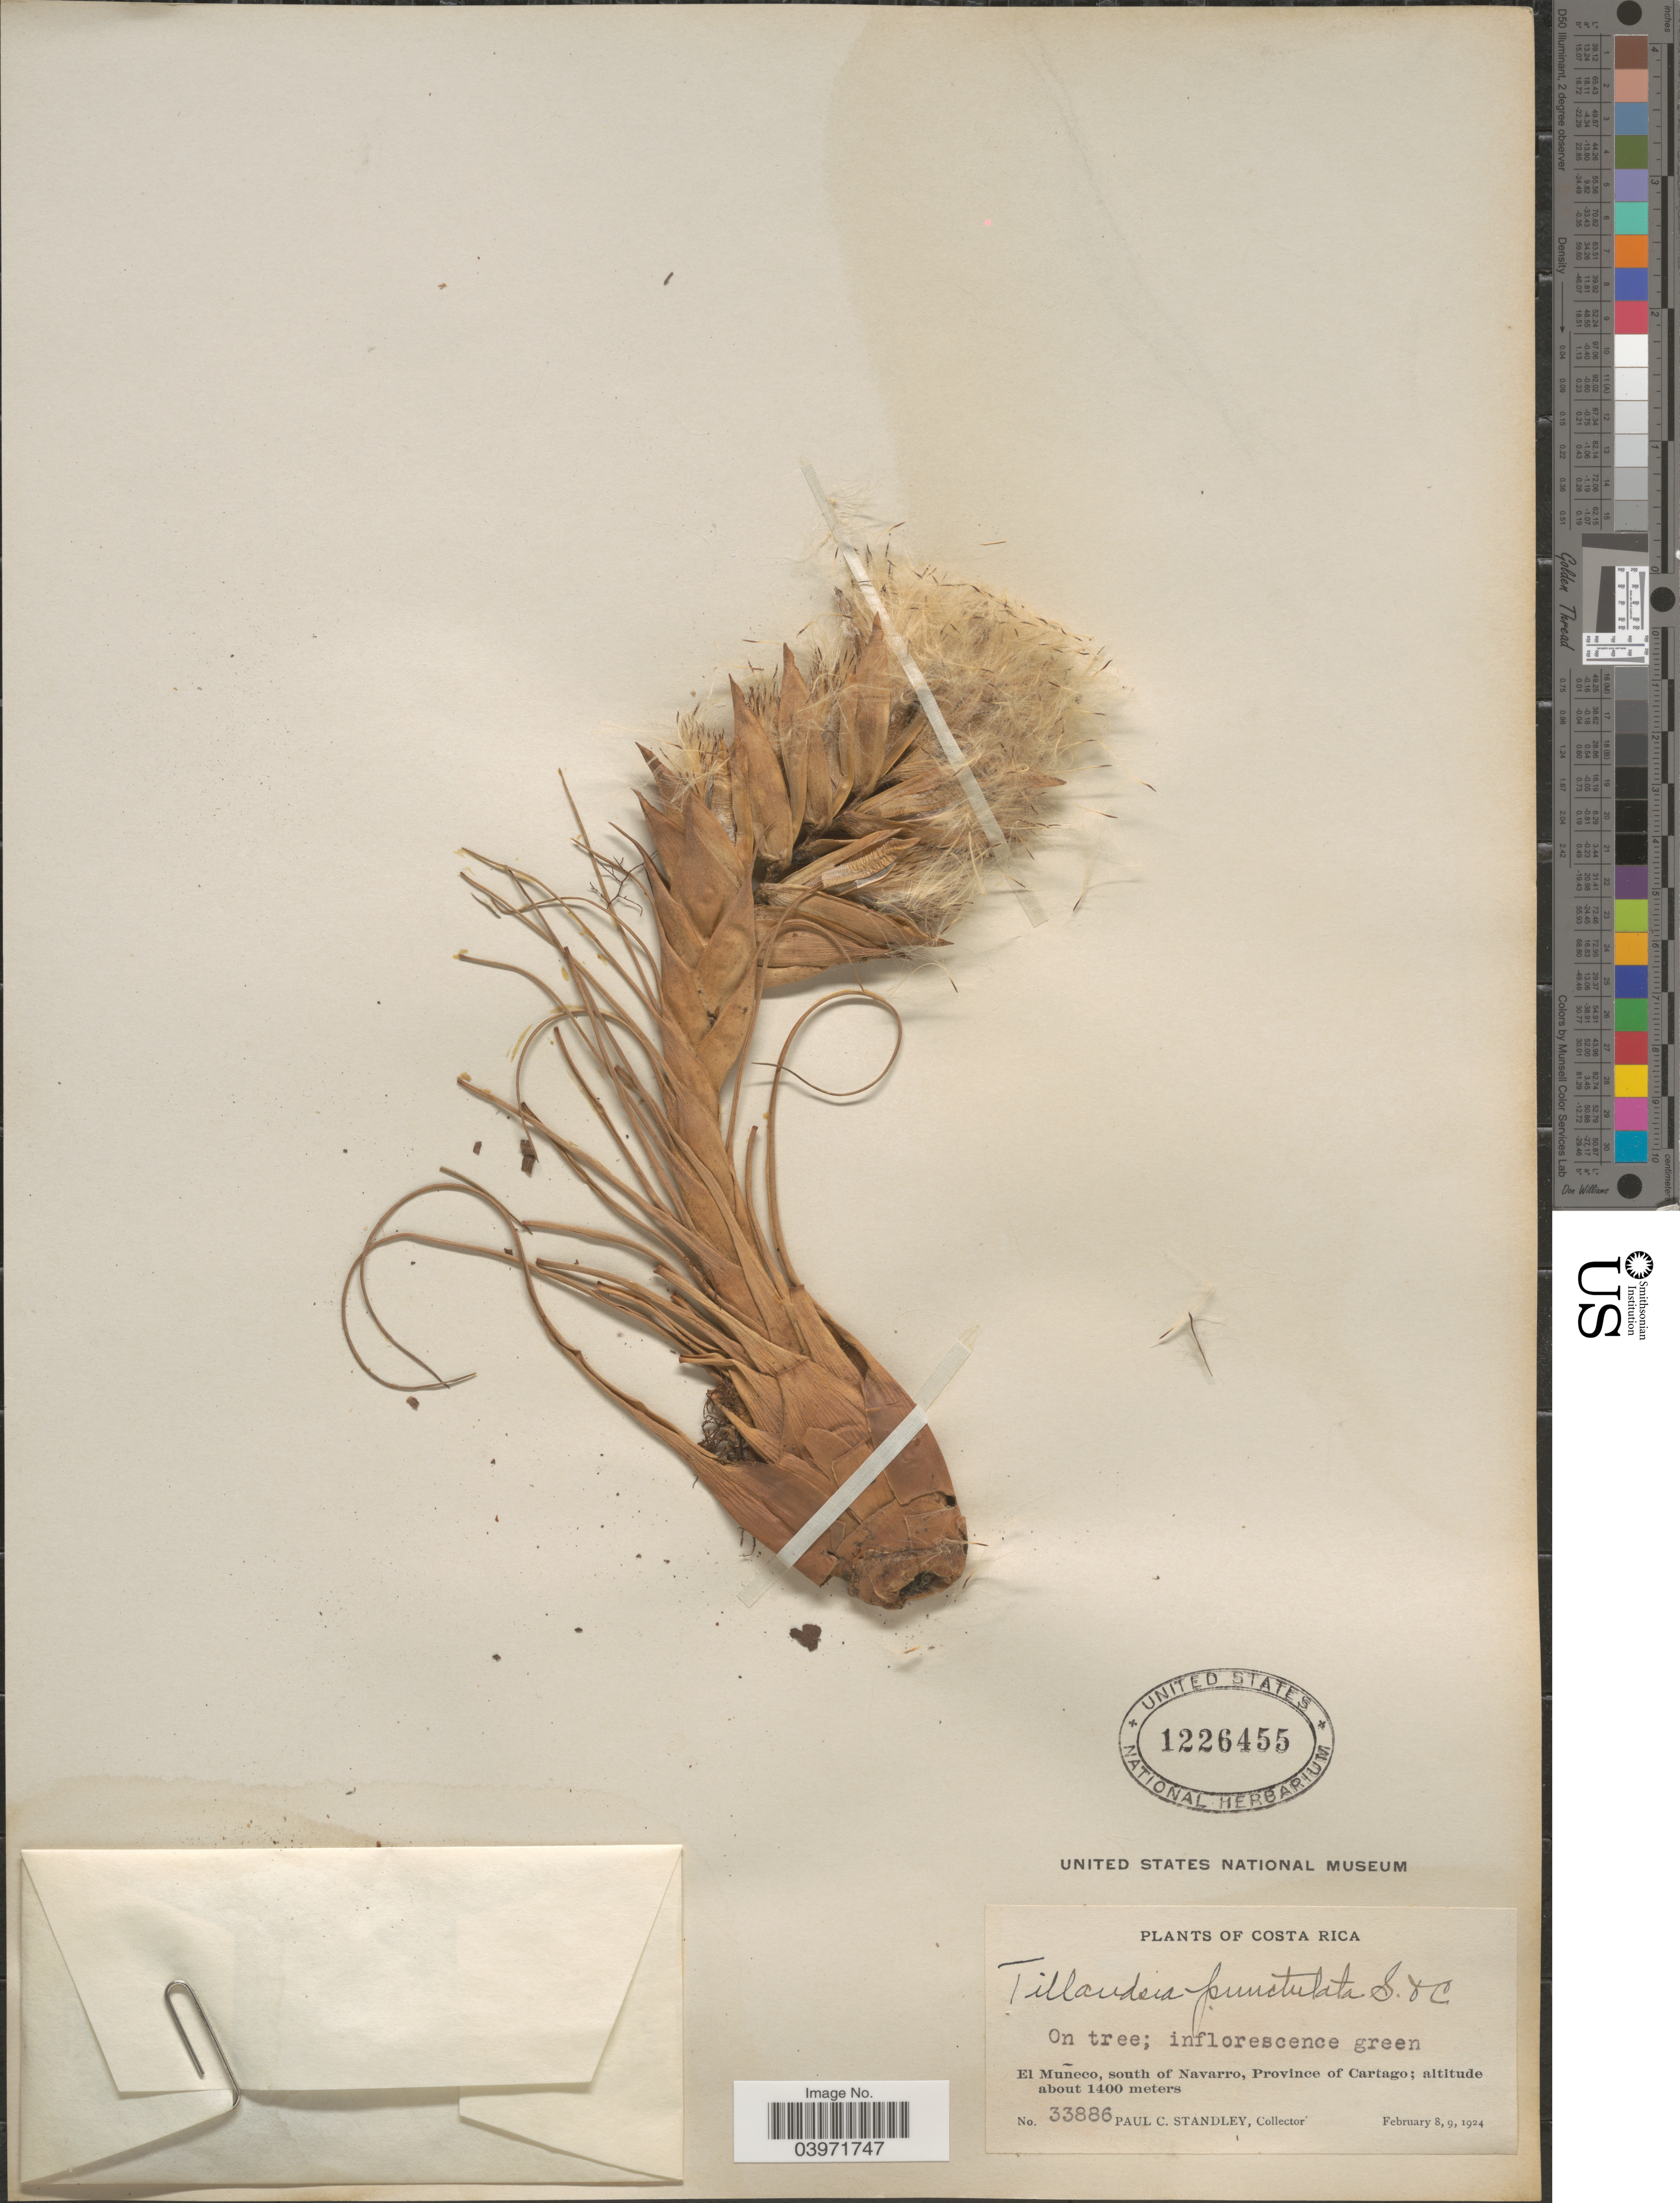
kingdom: Plantae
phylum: Tracheophyta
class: Liliopsida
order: Poales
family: Bromeliaceae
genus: Tillandsia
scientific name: Tillandsia punctulata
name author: Schltdl. & Cham.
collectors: P. C. Standley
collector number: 33886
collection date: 1924-02-08/1924-02-09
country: Costa Rica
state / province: Cartago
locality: El Muñeco, south of Navarro.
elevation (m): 1400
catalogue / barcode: US 1226455